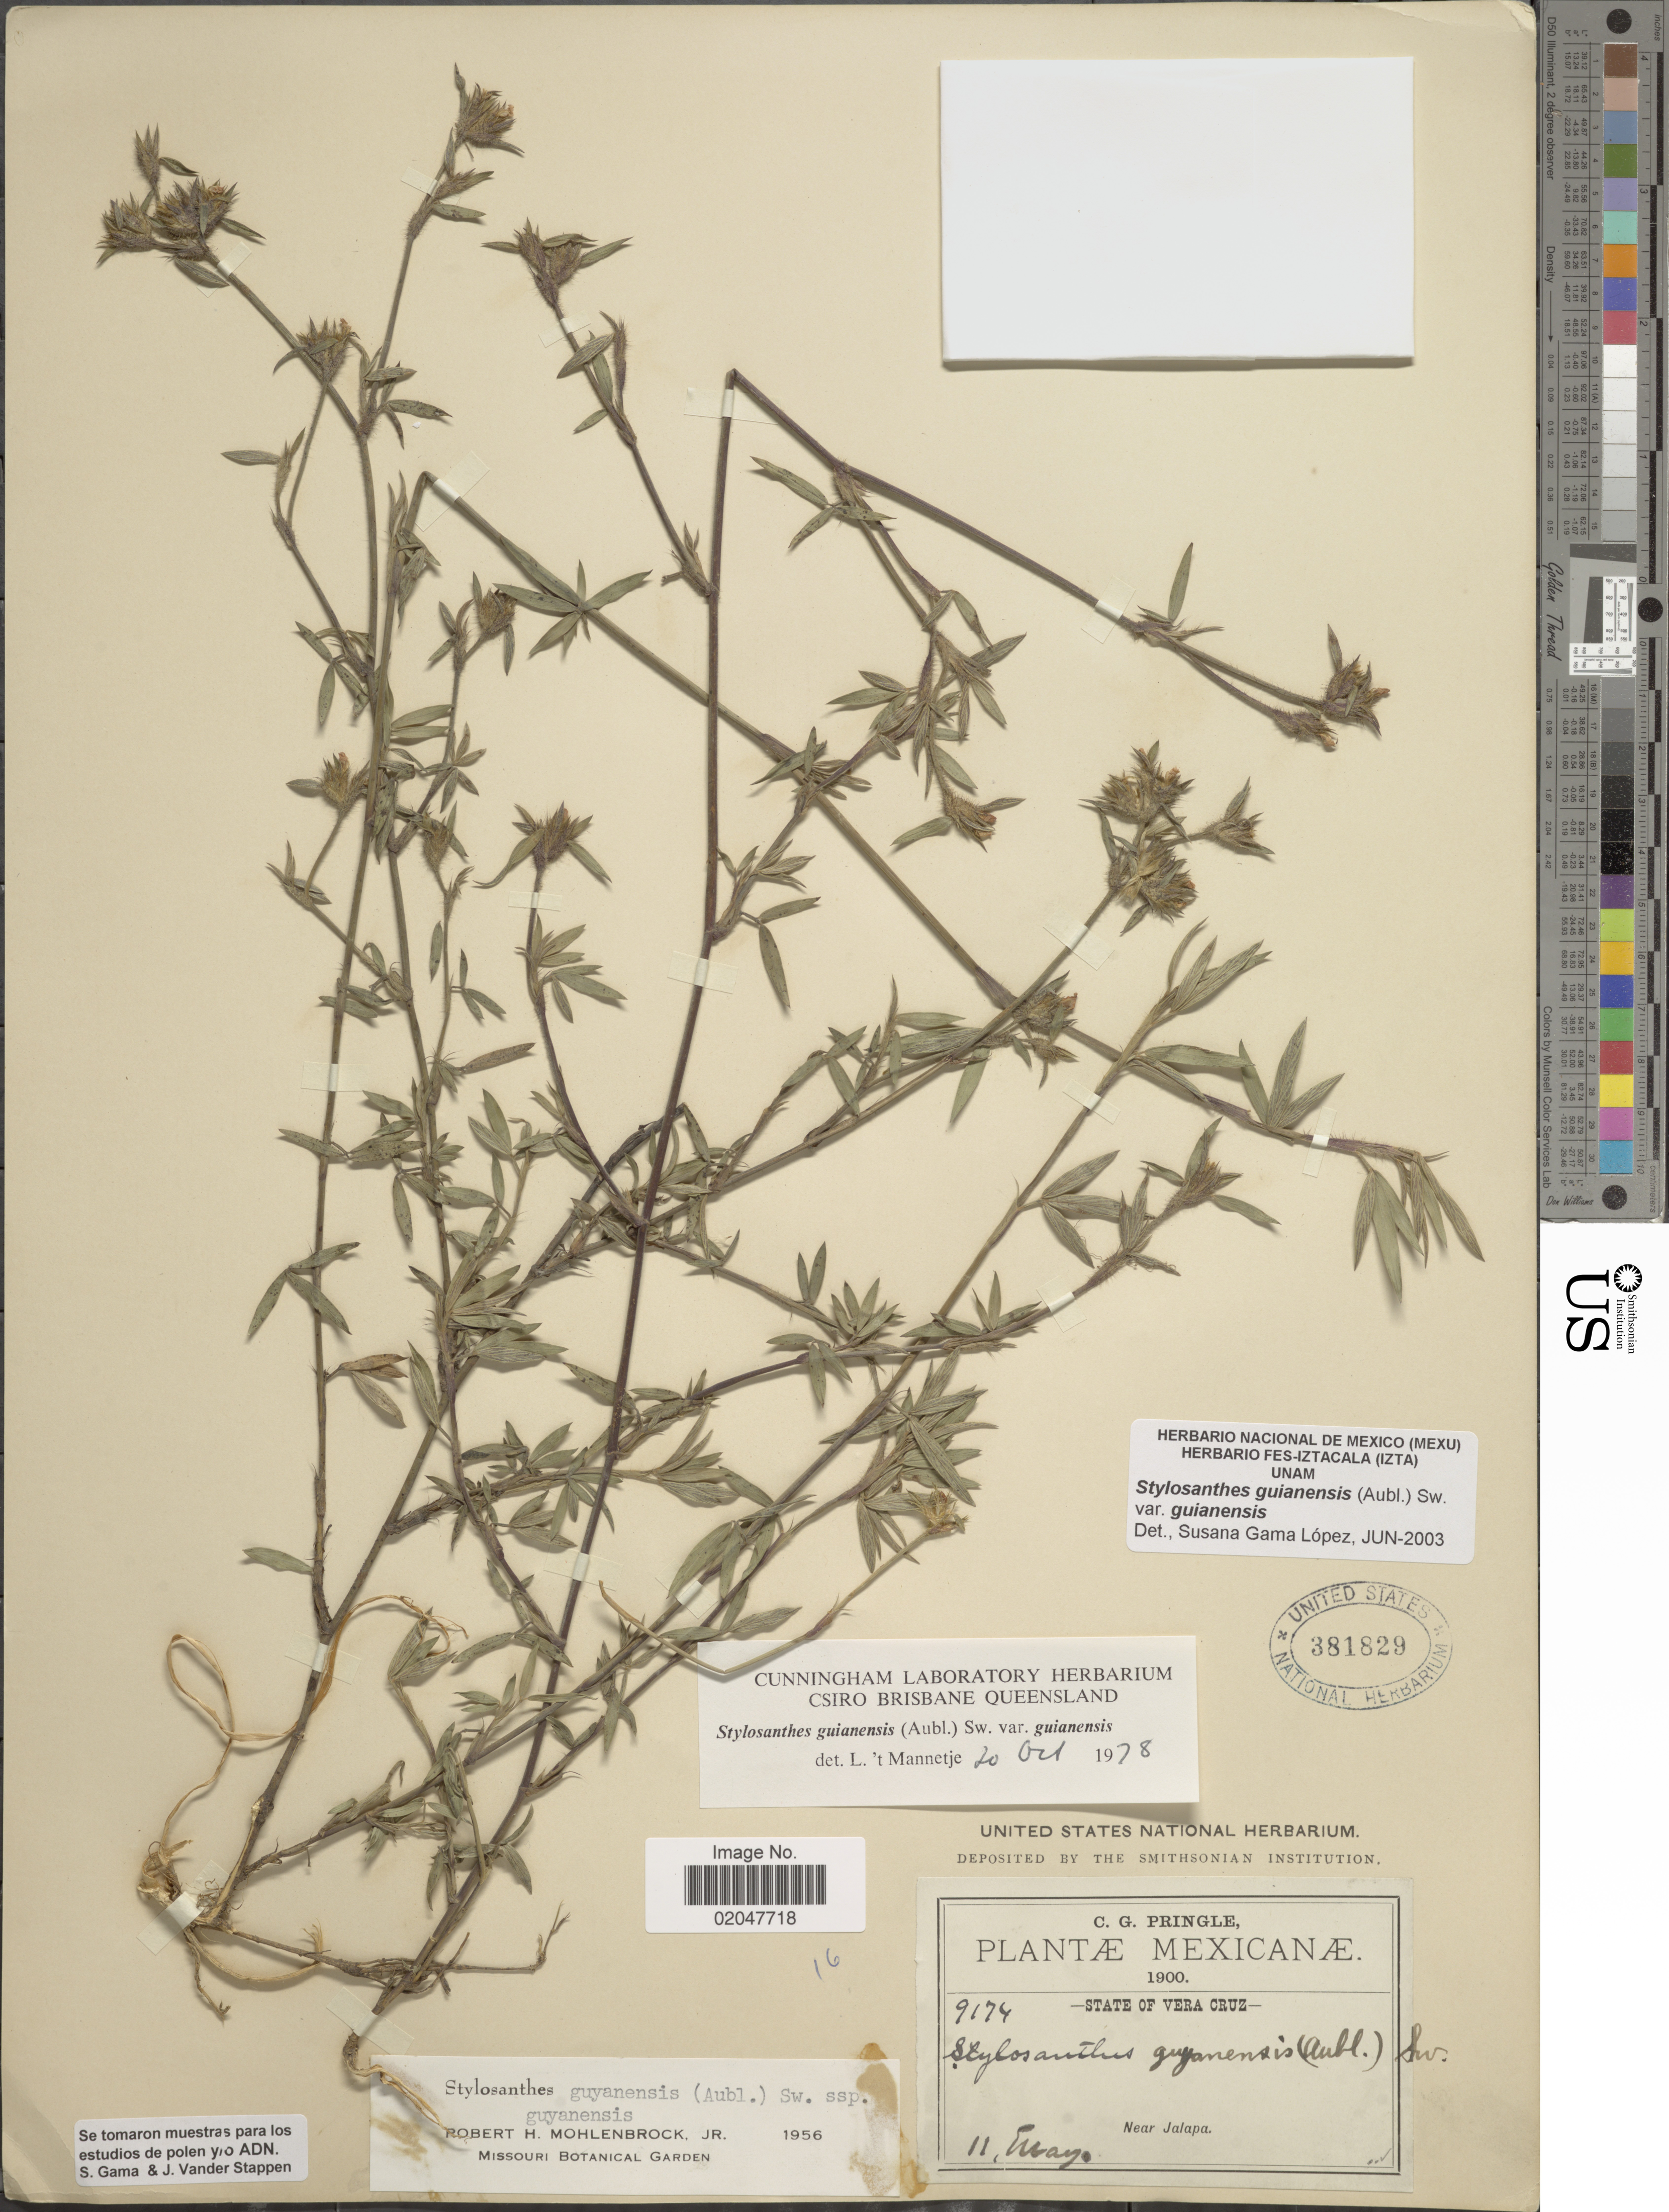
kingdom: Plantae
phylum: Tracheophyta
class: Magnoliopsida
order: Fabales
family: Fabaceae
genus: Stylosanthes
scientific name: Stylosanthes guianensis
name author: (Aubl.) Sw.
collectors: C. G. Pringle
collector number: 9174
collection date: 1900-05-11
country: Mexico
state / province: Veracruz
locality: State of Vera Cruz, near Jalapa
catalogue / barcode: US 381829